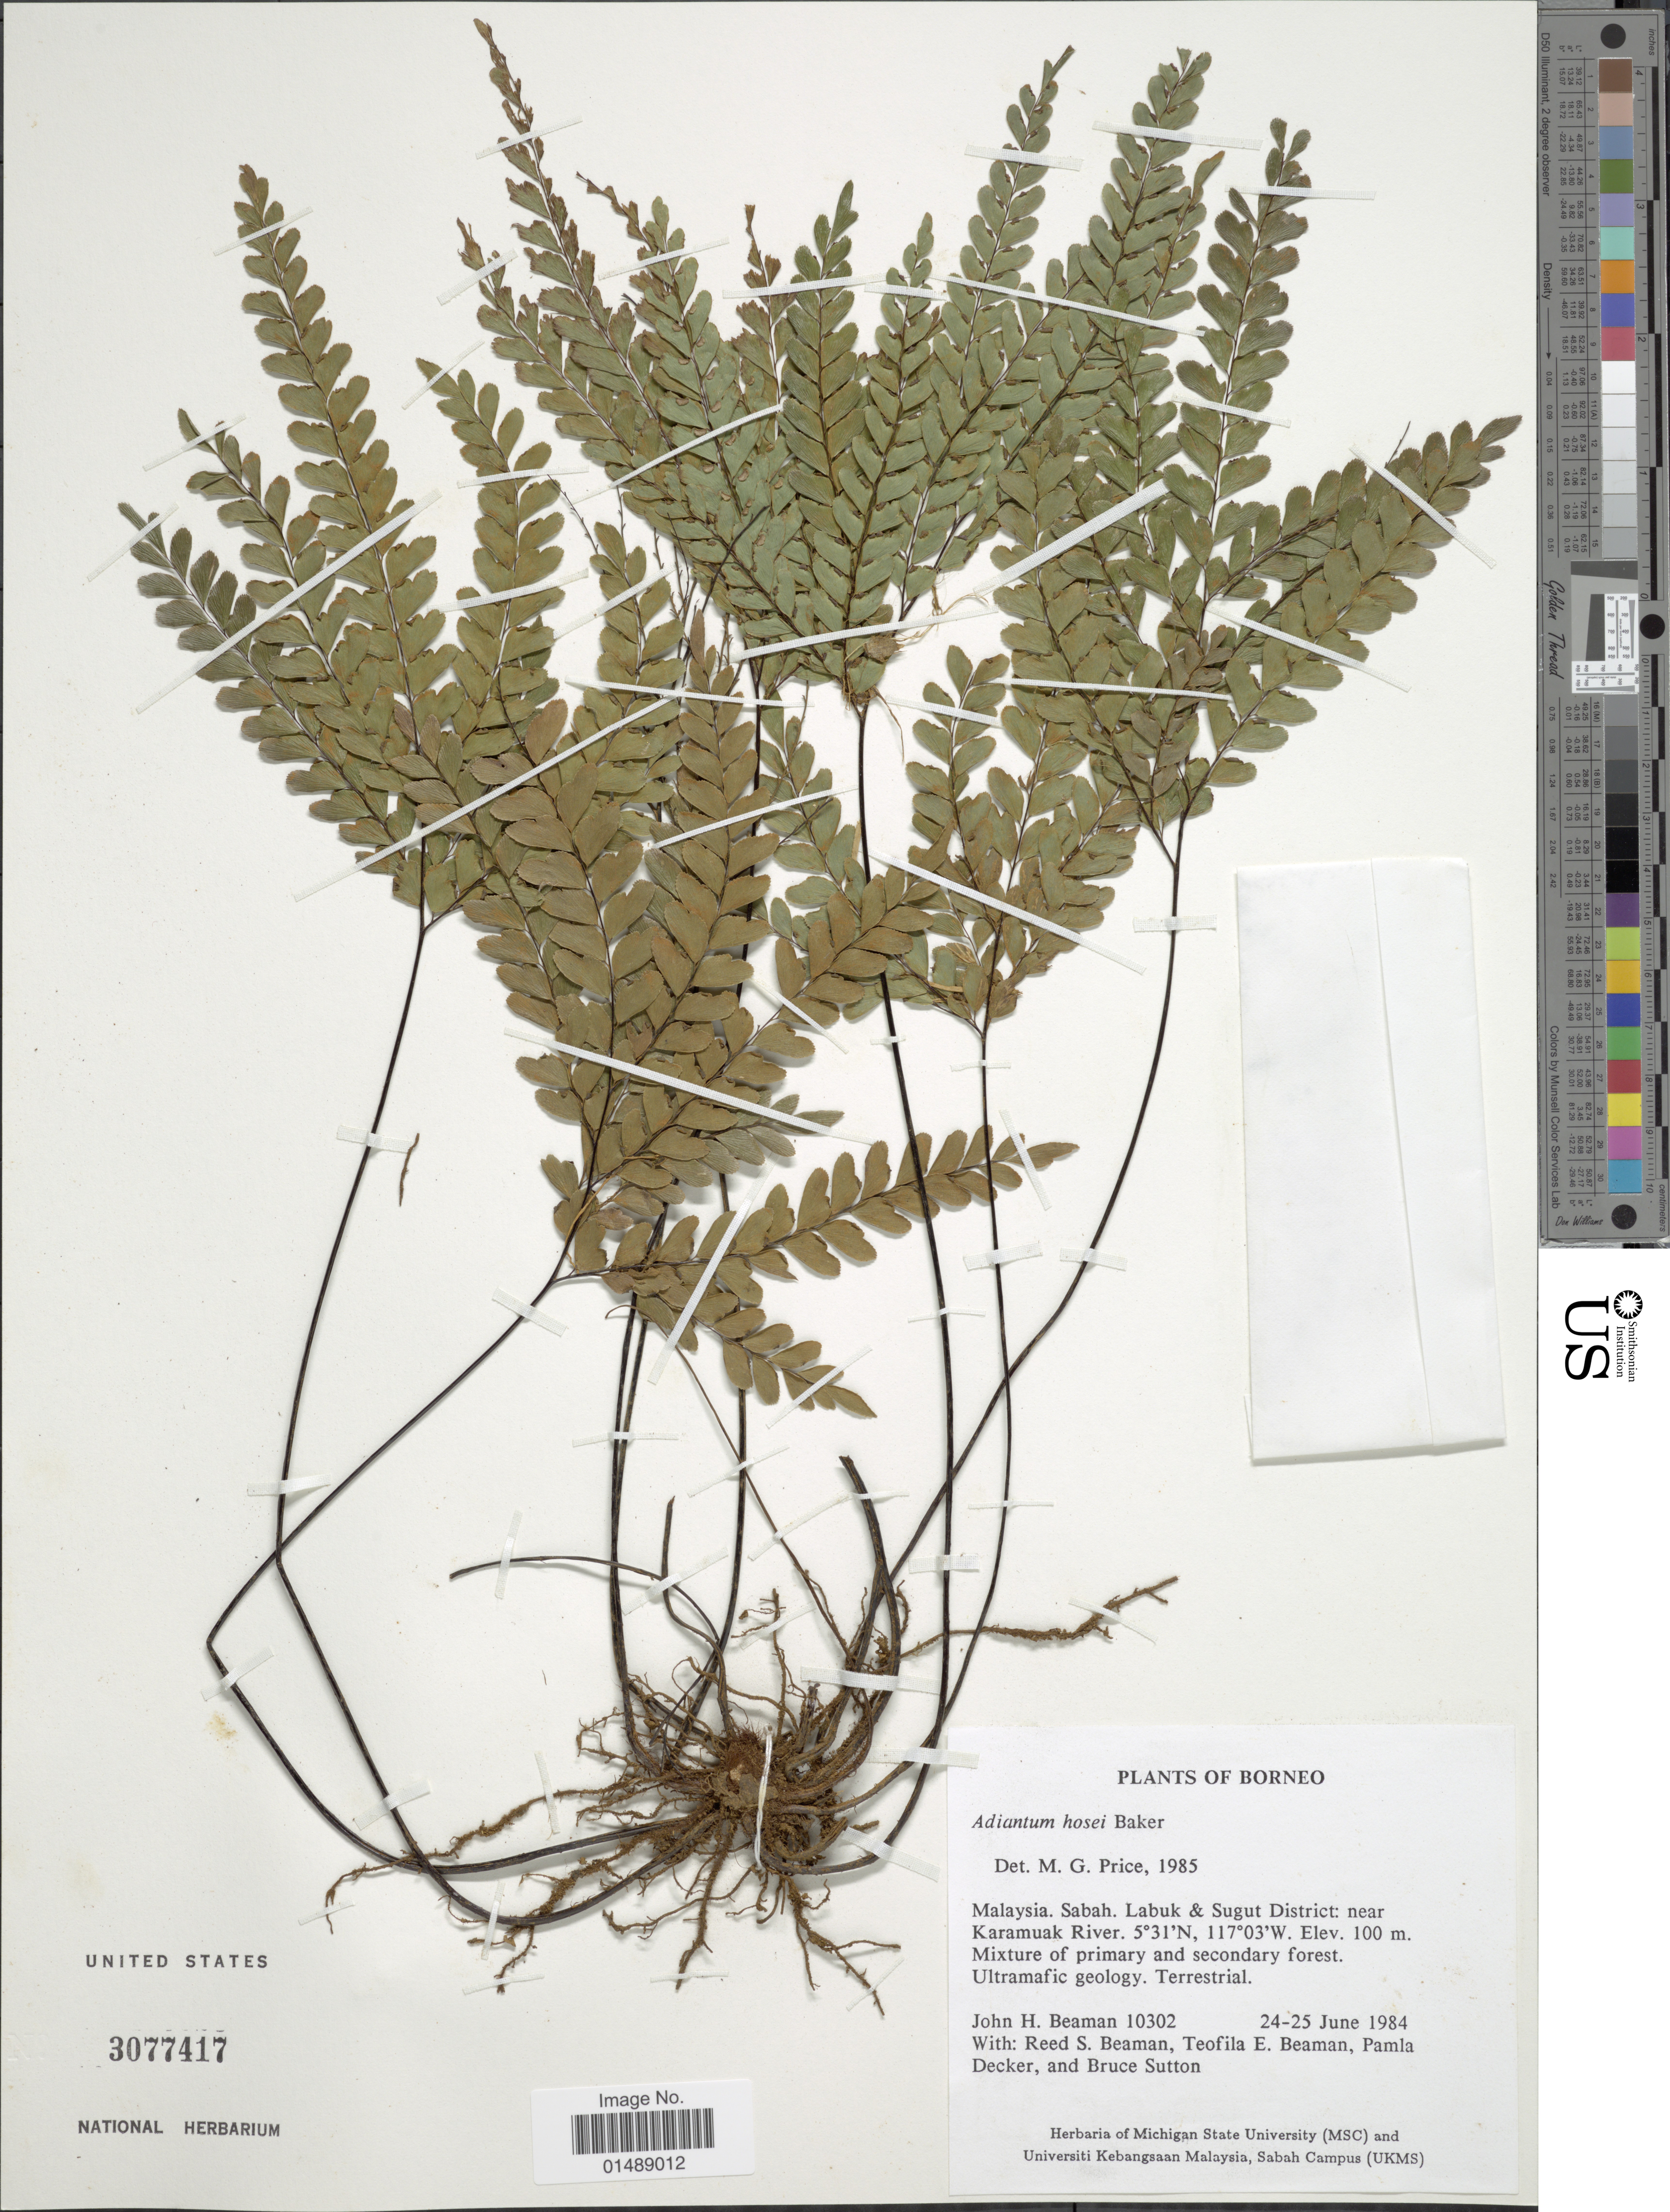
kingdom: Plantae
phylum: Tracheophyta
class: Polypodiopsida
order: Polypodiales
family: Pteridaceae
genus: Adiantum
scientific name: Adiantum hosei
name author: Baker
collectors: J. H. Beaman, R. S. Beaman, T. E. Beaman, P. Decker & et al.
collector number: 10302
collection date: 1984-06-24/1985-06-25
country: Malaysia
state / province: Sabah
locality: Borneo, Malaysia.Sabah. Labuk & Sugut District: near Karamuak River.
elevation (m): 100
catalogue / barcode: US 3077417